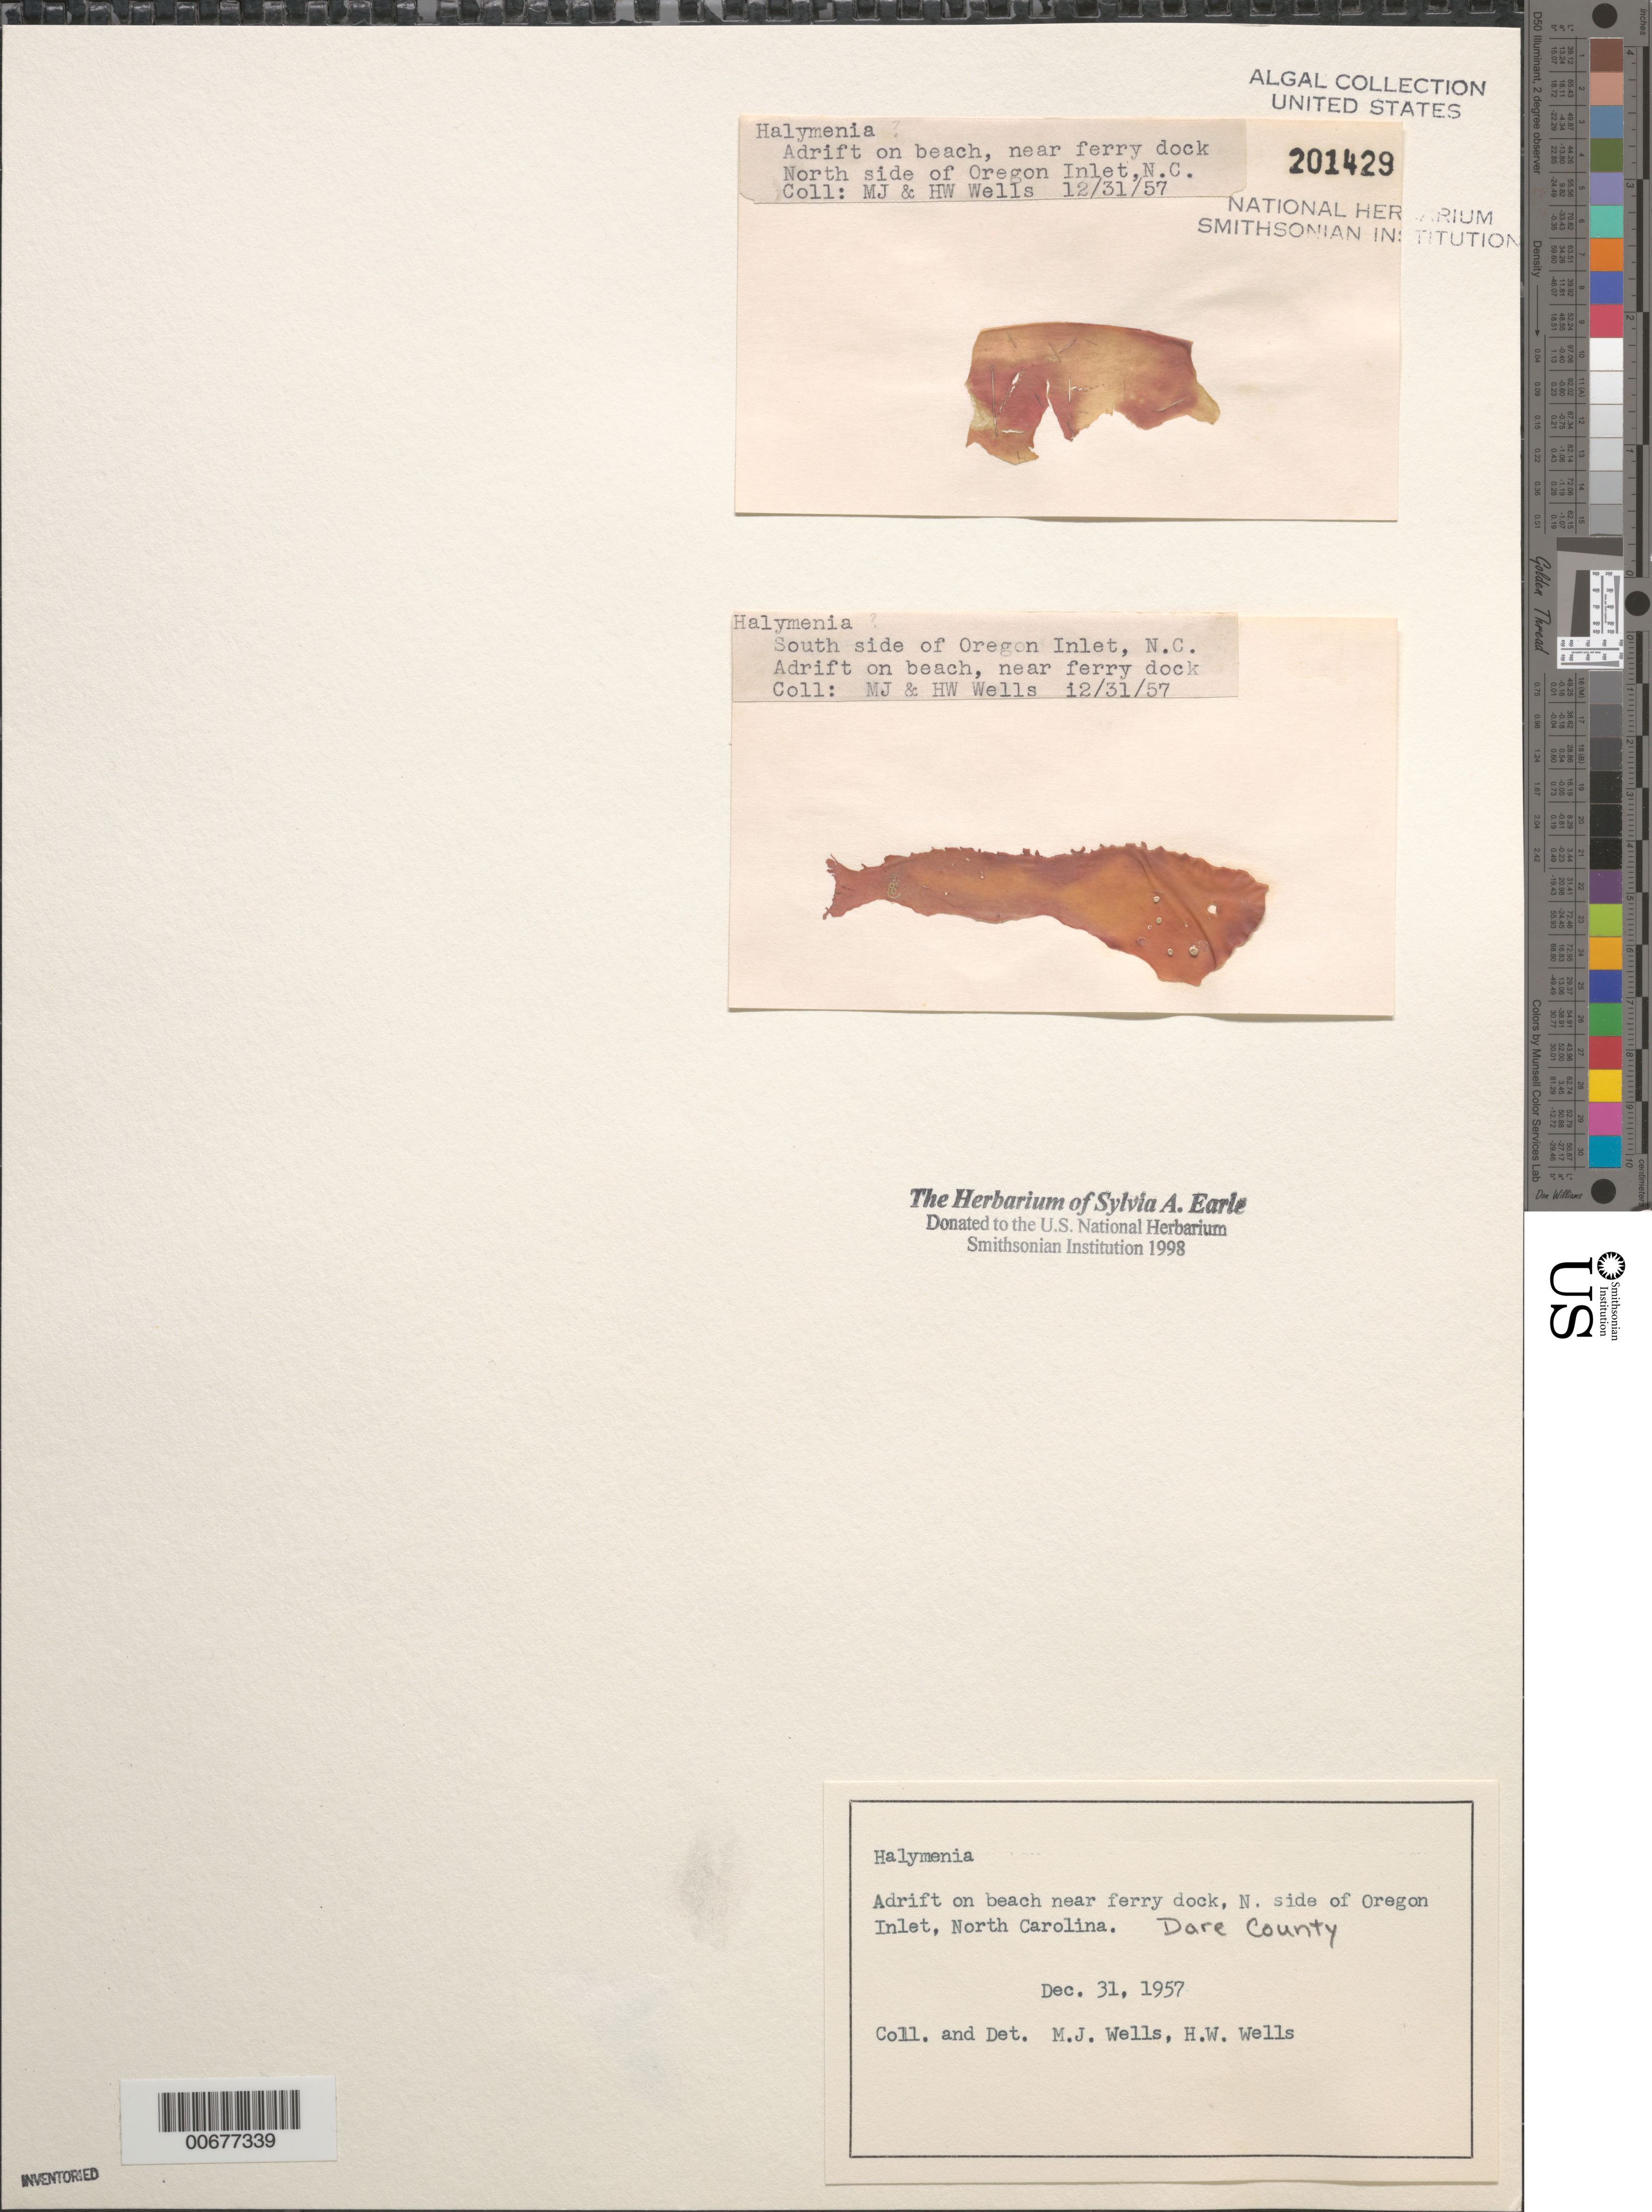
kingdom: Plantae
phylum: Rhodophyta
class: Florideophyceae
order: Halymeniales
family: Halymeniaceae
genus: Halymenia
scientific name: Halymenia sp.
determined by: Wells, M. J.; Wells, H. W.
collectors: M. Wells & H. Wells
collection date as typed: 31 Dec 1957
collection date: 1957-12-31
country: United States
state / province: North Carolina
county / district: Dare County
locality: Oregon Inlet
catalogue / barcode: US 201429